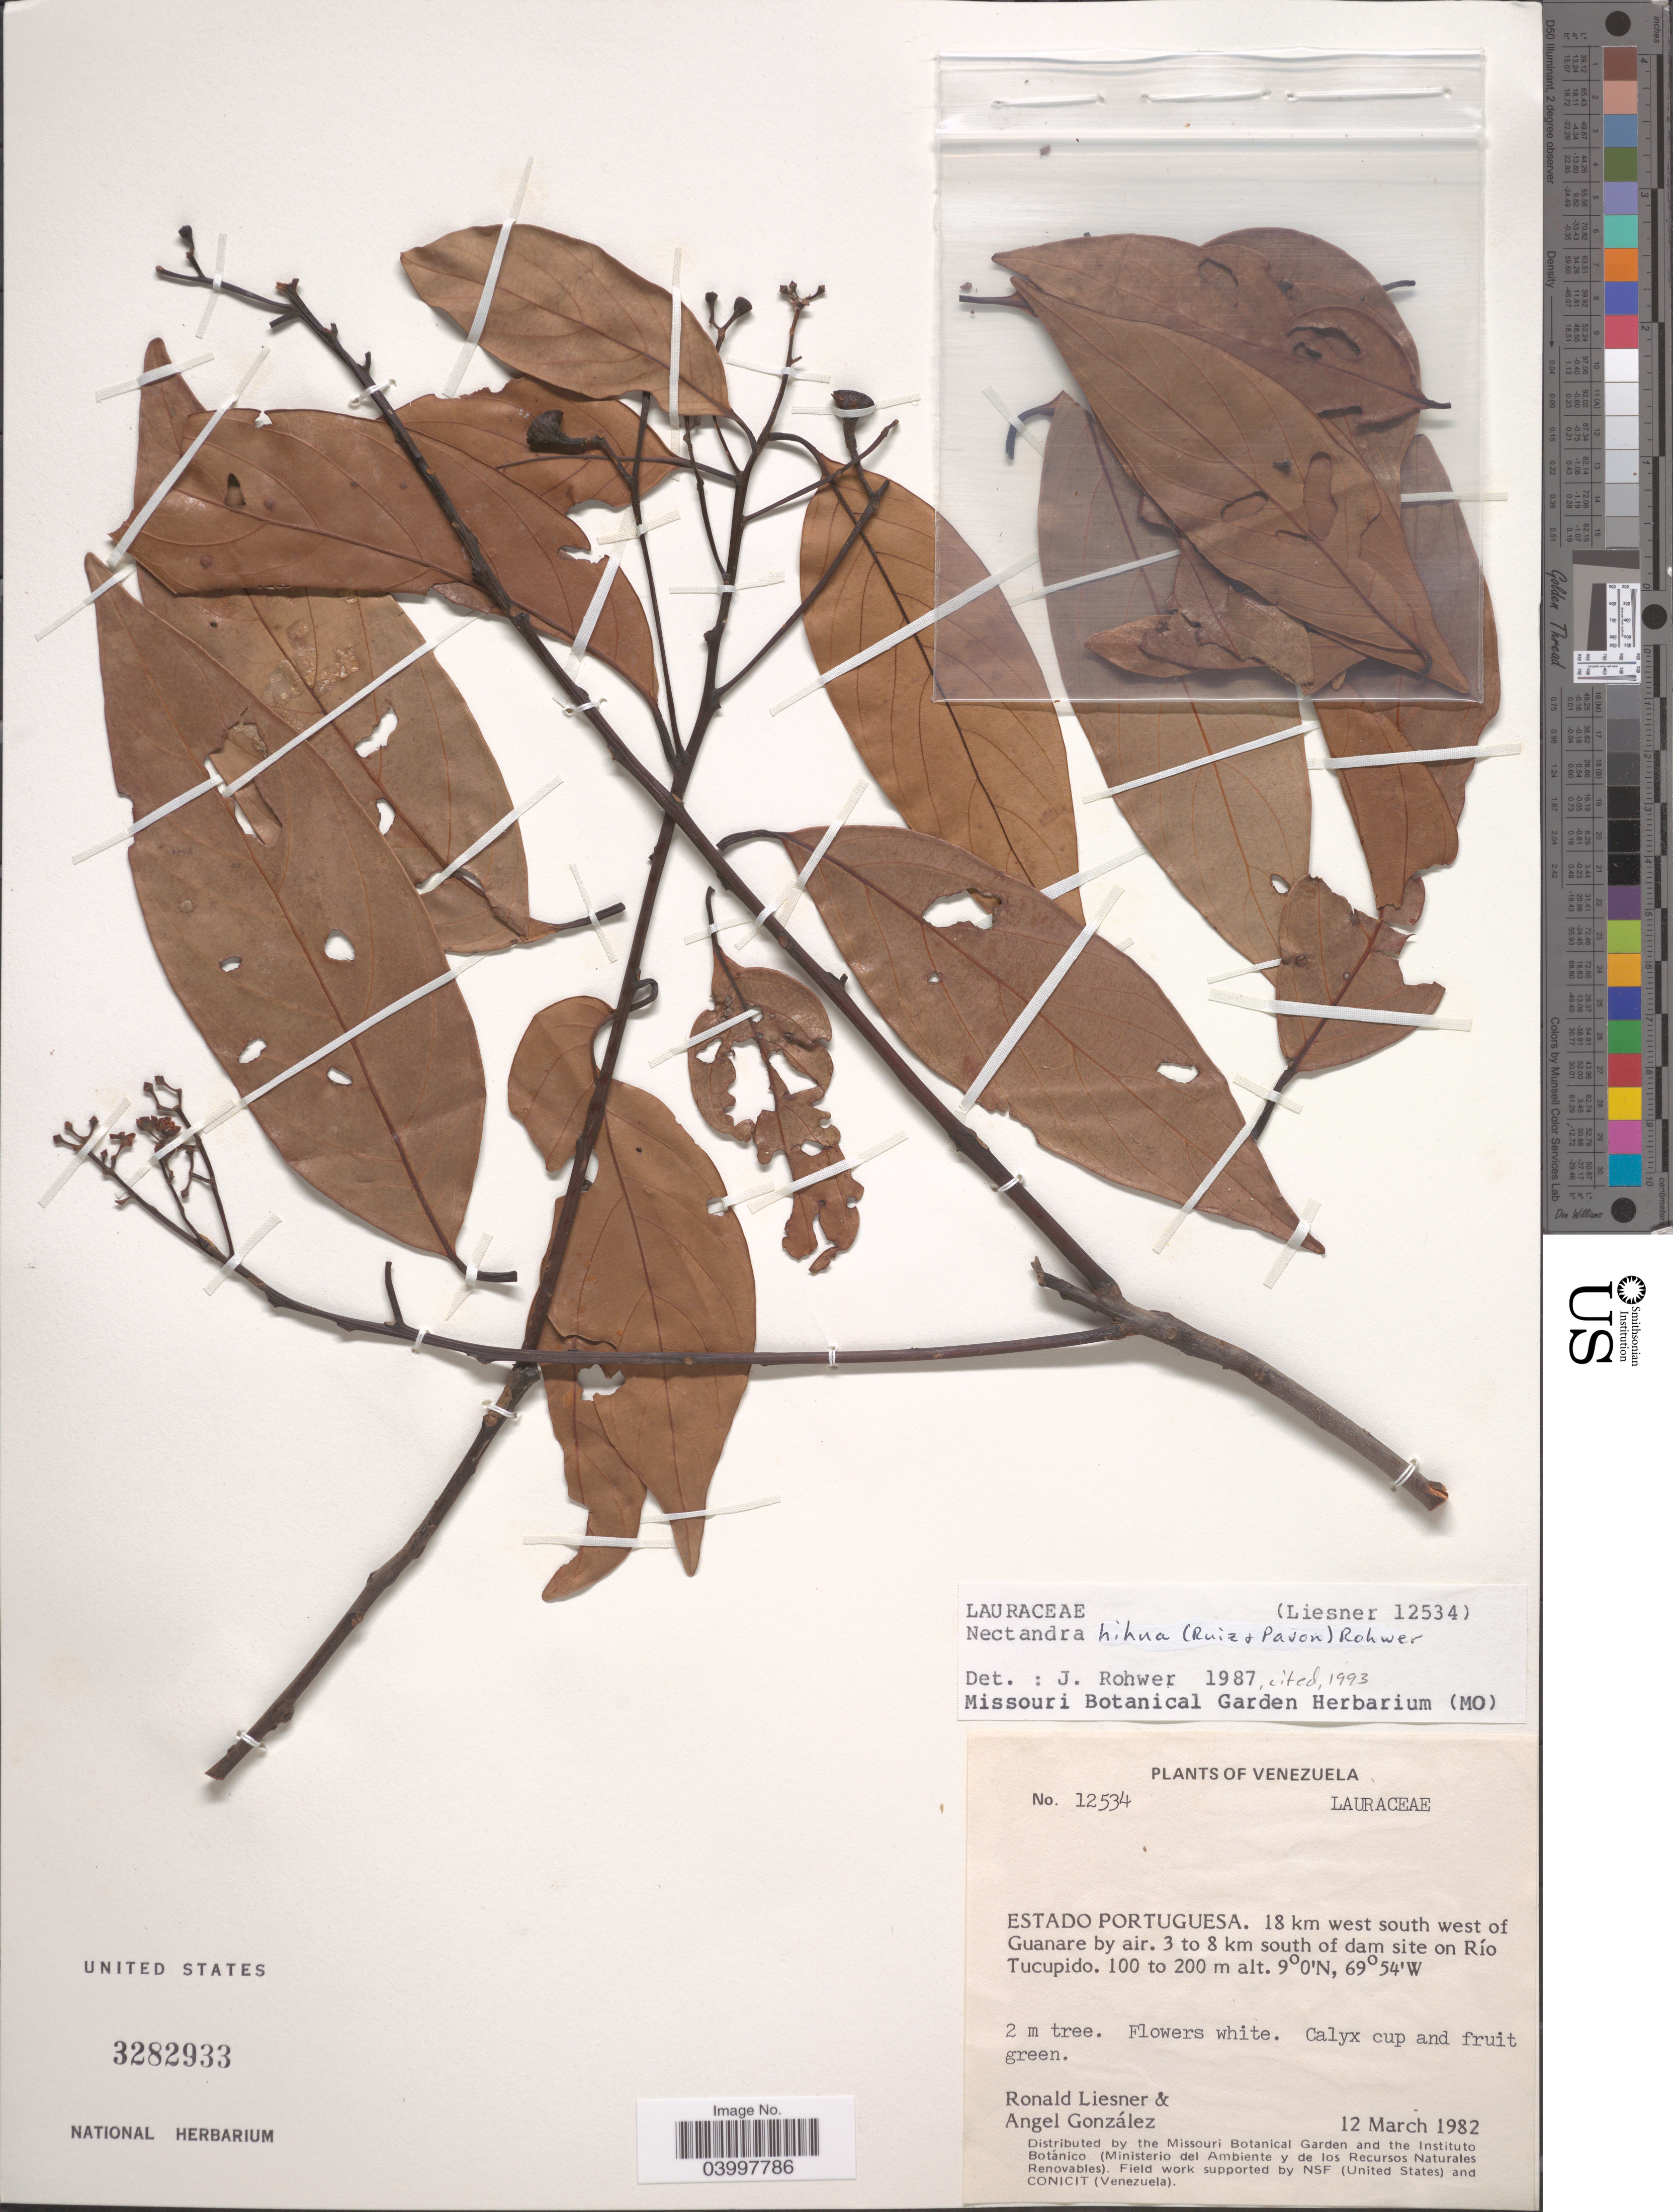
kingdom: Plantae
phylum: Tracheophyta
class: Magnoliopsida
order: Laurales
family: Lauraceae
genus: Nectandra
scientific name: Nectandra hihua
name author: (Ruiz & Pav.) Rohwer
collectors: R. L. Liesner & A. C. González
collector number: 12534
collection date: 1982-03-12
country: Venezuela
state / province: Portuguesa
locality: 18 km west south west of Guanare by air. 3 to 8 km south of dam site on Río Tucupido.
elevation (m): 100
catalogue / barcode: US 3282933